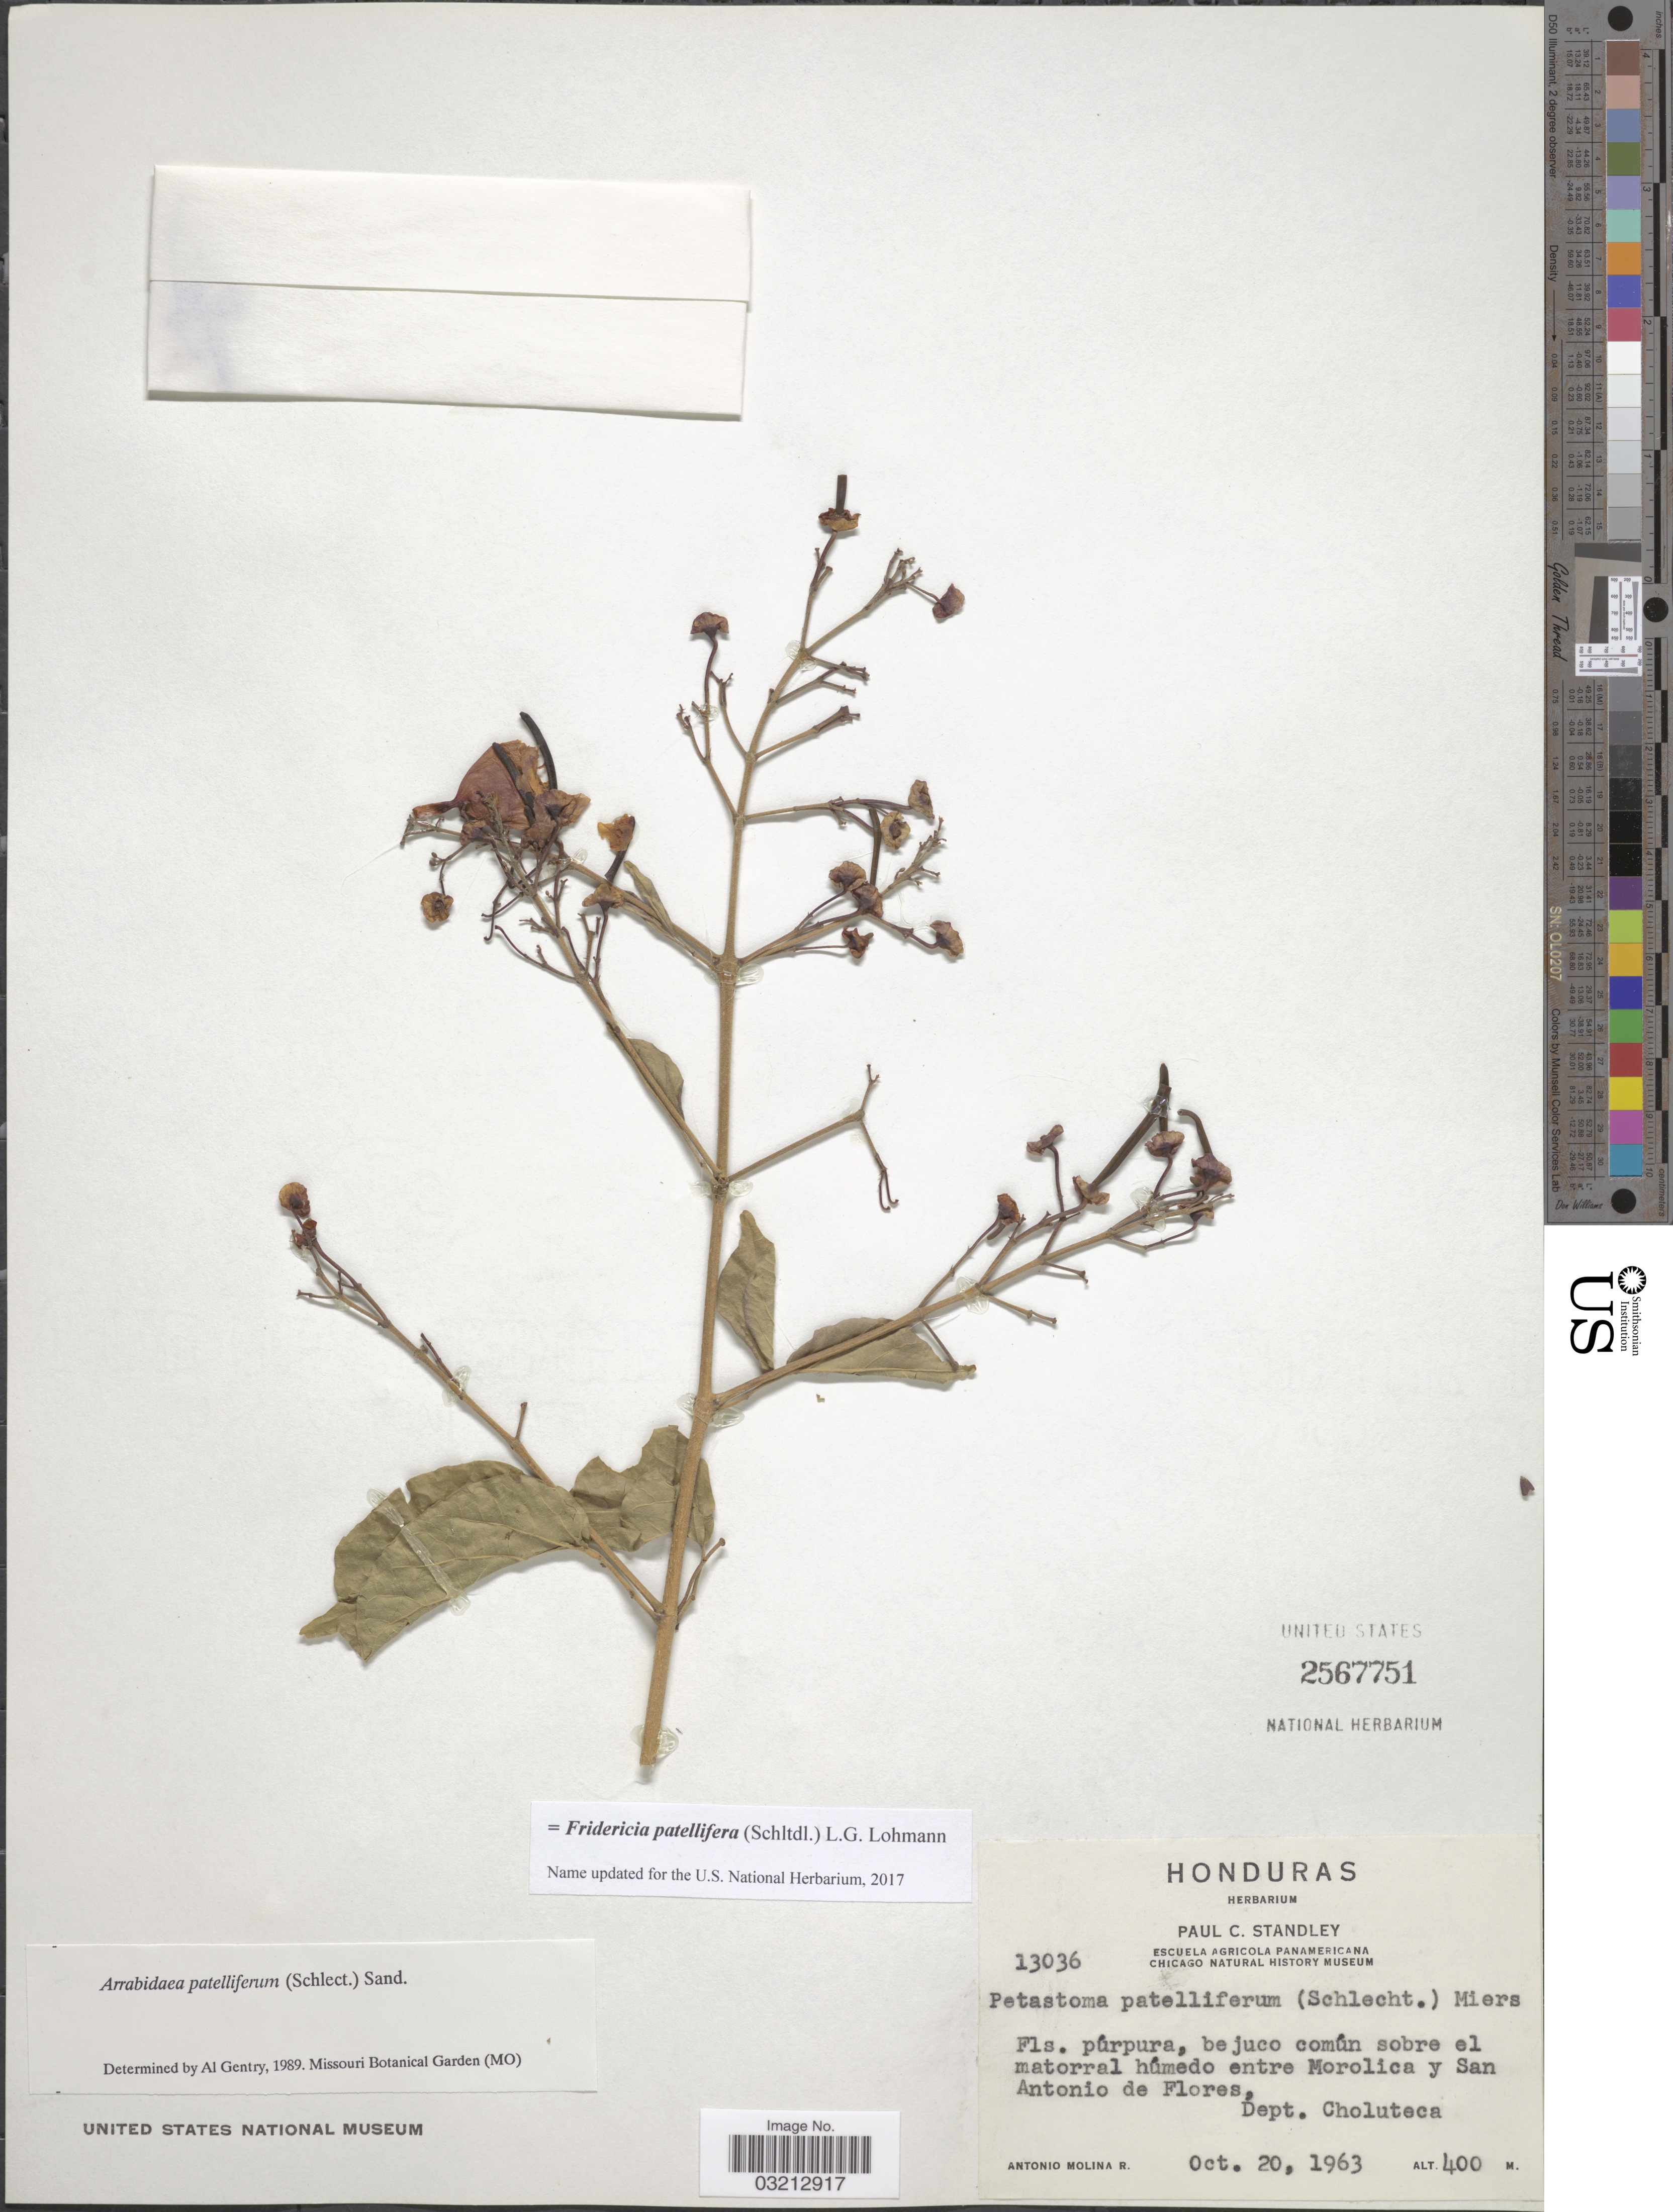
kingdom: Plantae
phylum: Tracheophyta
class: Magnoliopsida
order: Lamiales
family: Bignoniaceae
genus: Fridericia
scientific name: Fridericia patellifera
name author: (Schltdl.) L.G. Lohmann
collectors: A. Molina R.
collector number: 13036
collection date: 1963-10-20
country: Honduras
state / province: Choluteca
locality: Entre Morolica y San Antonio de Flores, Dept. Choluteca.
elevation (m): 400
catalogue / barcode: US 2567751